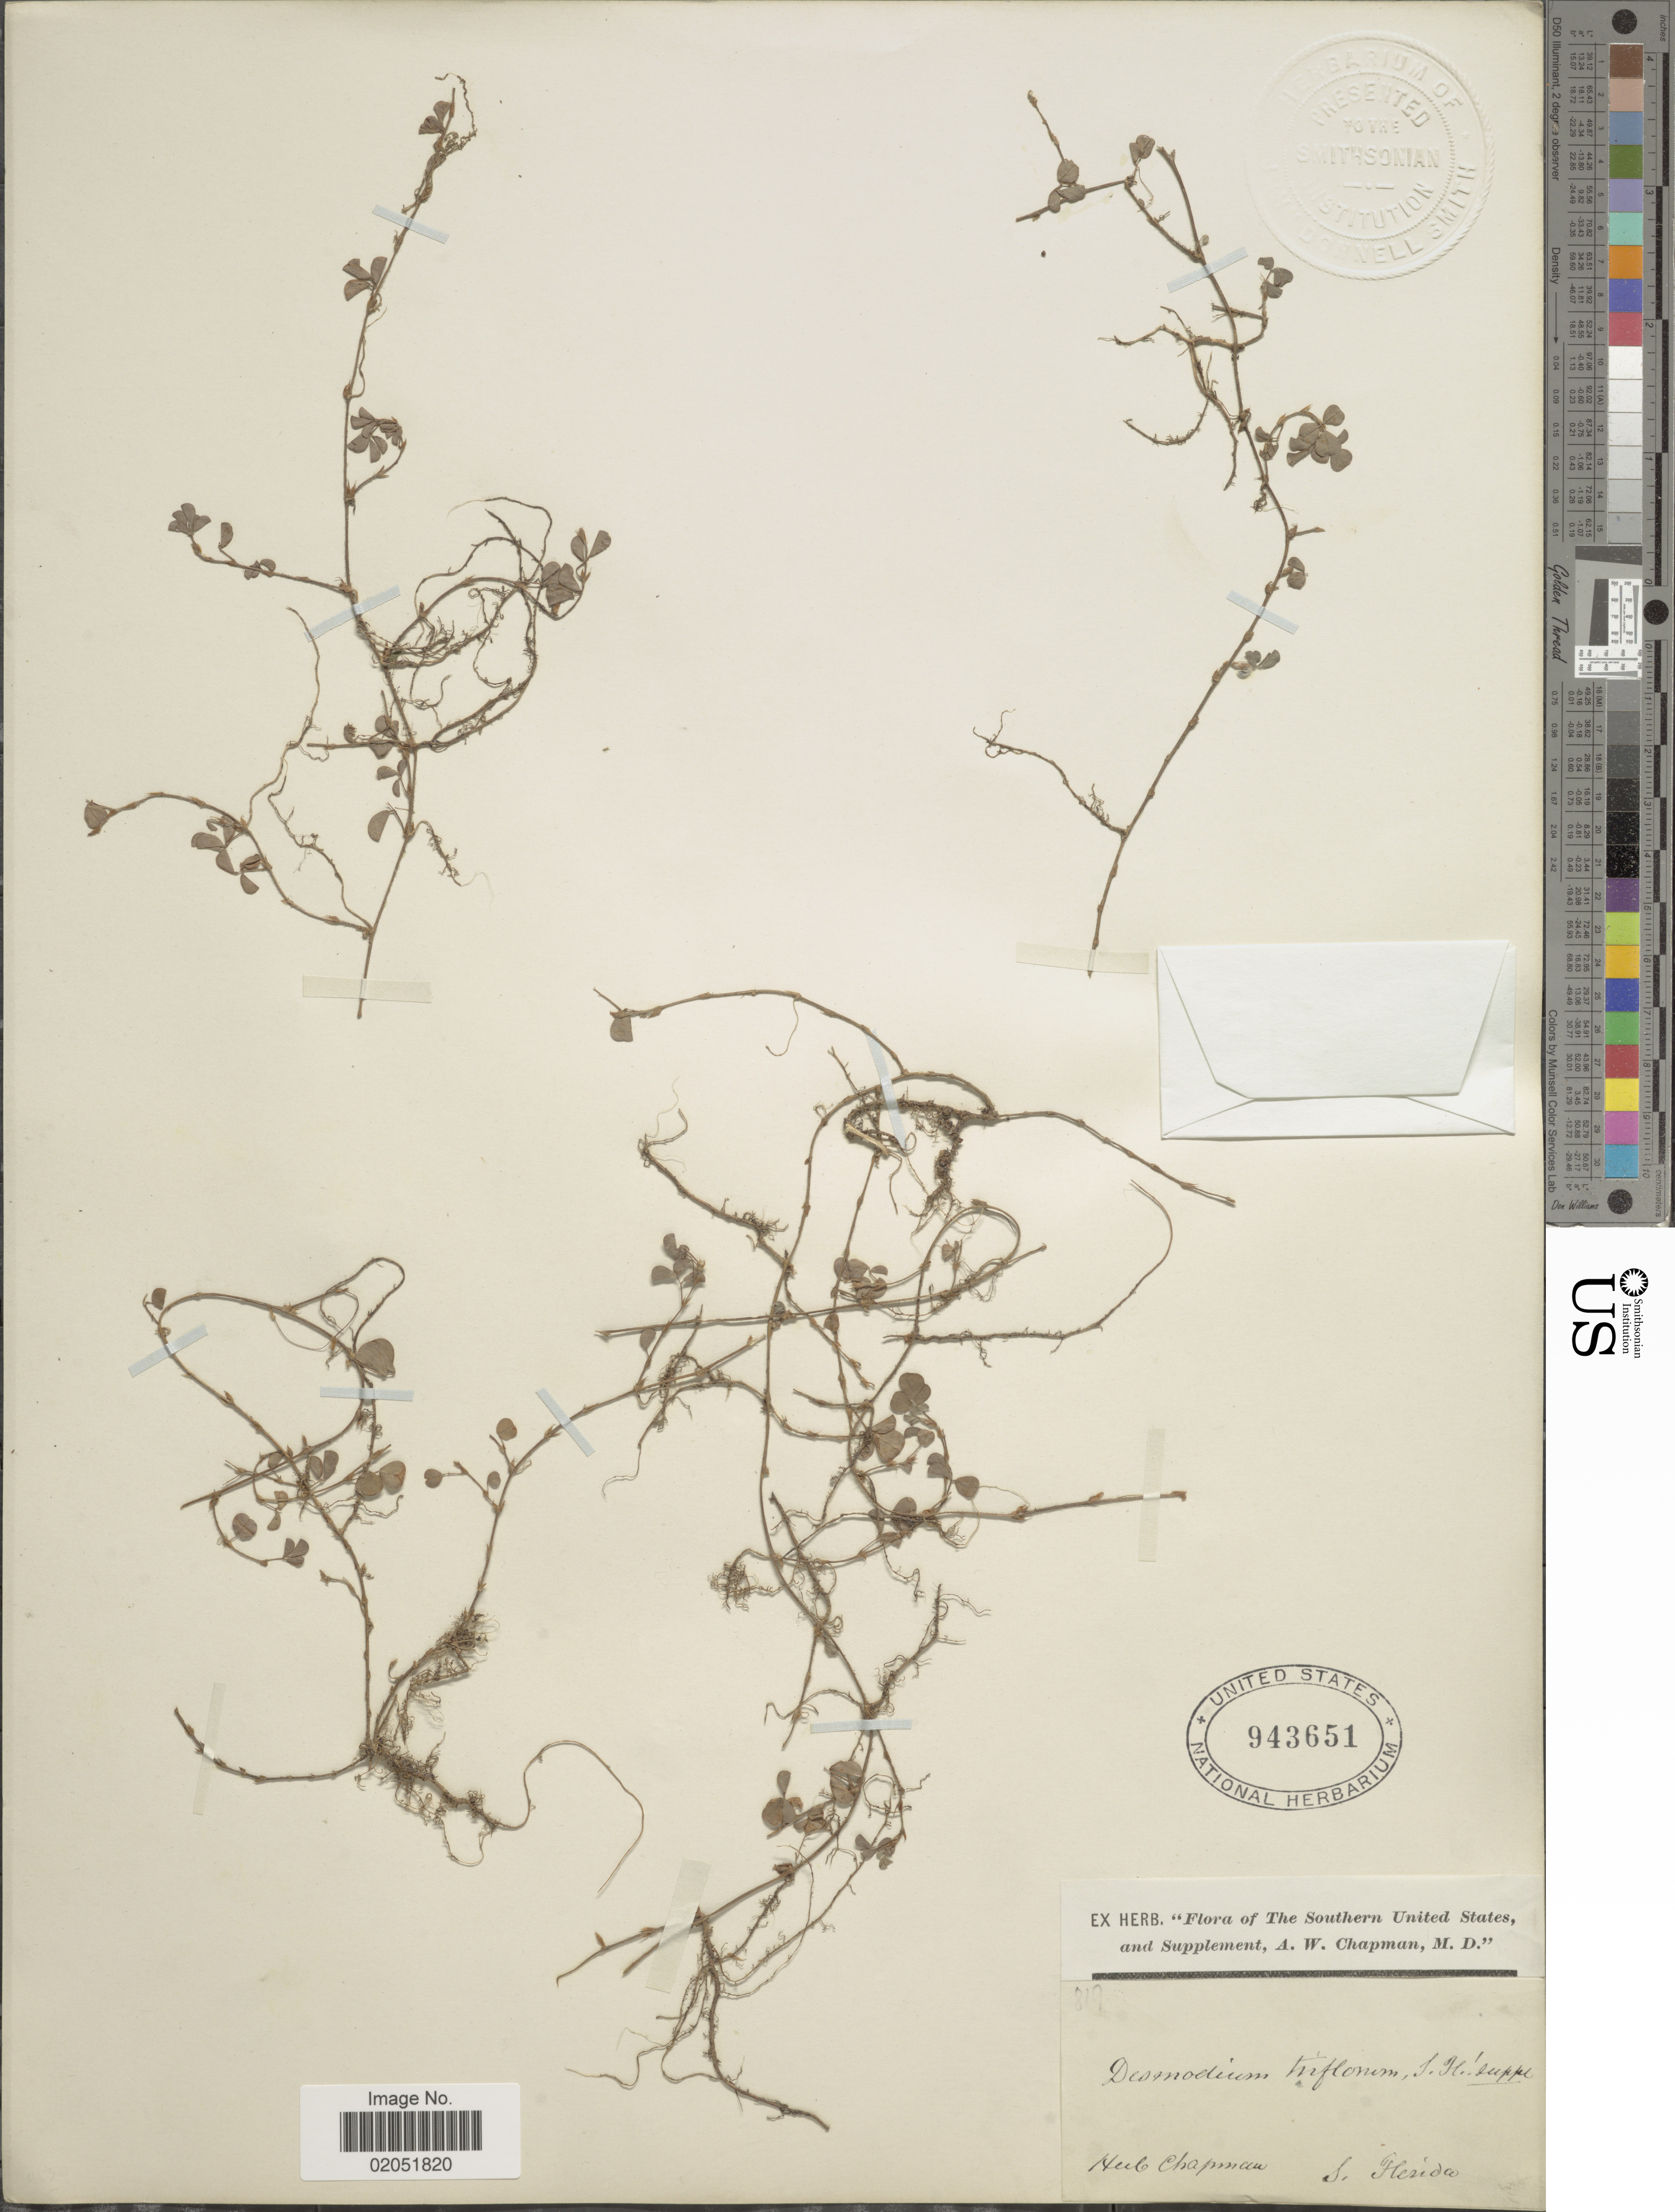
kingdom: Plantae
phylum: Tracheophyta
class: Magnoliopsida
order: Fabales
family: Fabaceae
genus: Grona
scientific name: Grona triflora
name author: (L.) H. Ohashi & K. Ohashi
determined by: Strong, Mark T., (BOT), Smithsonian Institution - National Museum of Natural History (UNITED STATES)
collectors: A. W. Chapman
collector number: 819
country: United States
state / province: Florida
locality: S. Florida.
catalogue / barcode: US 943651